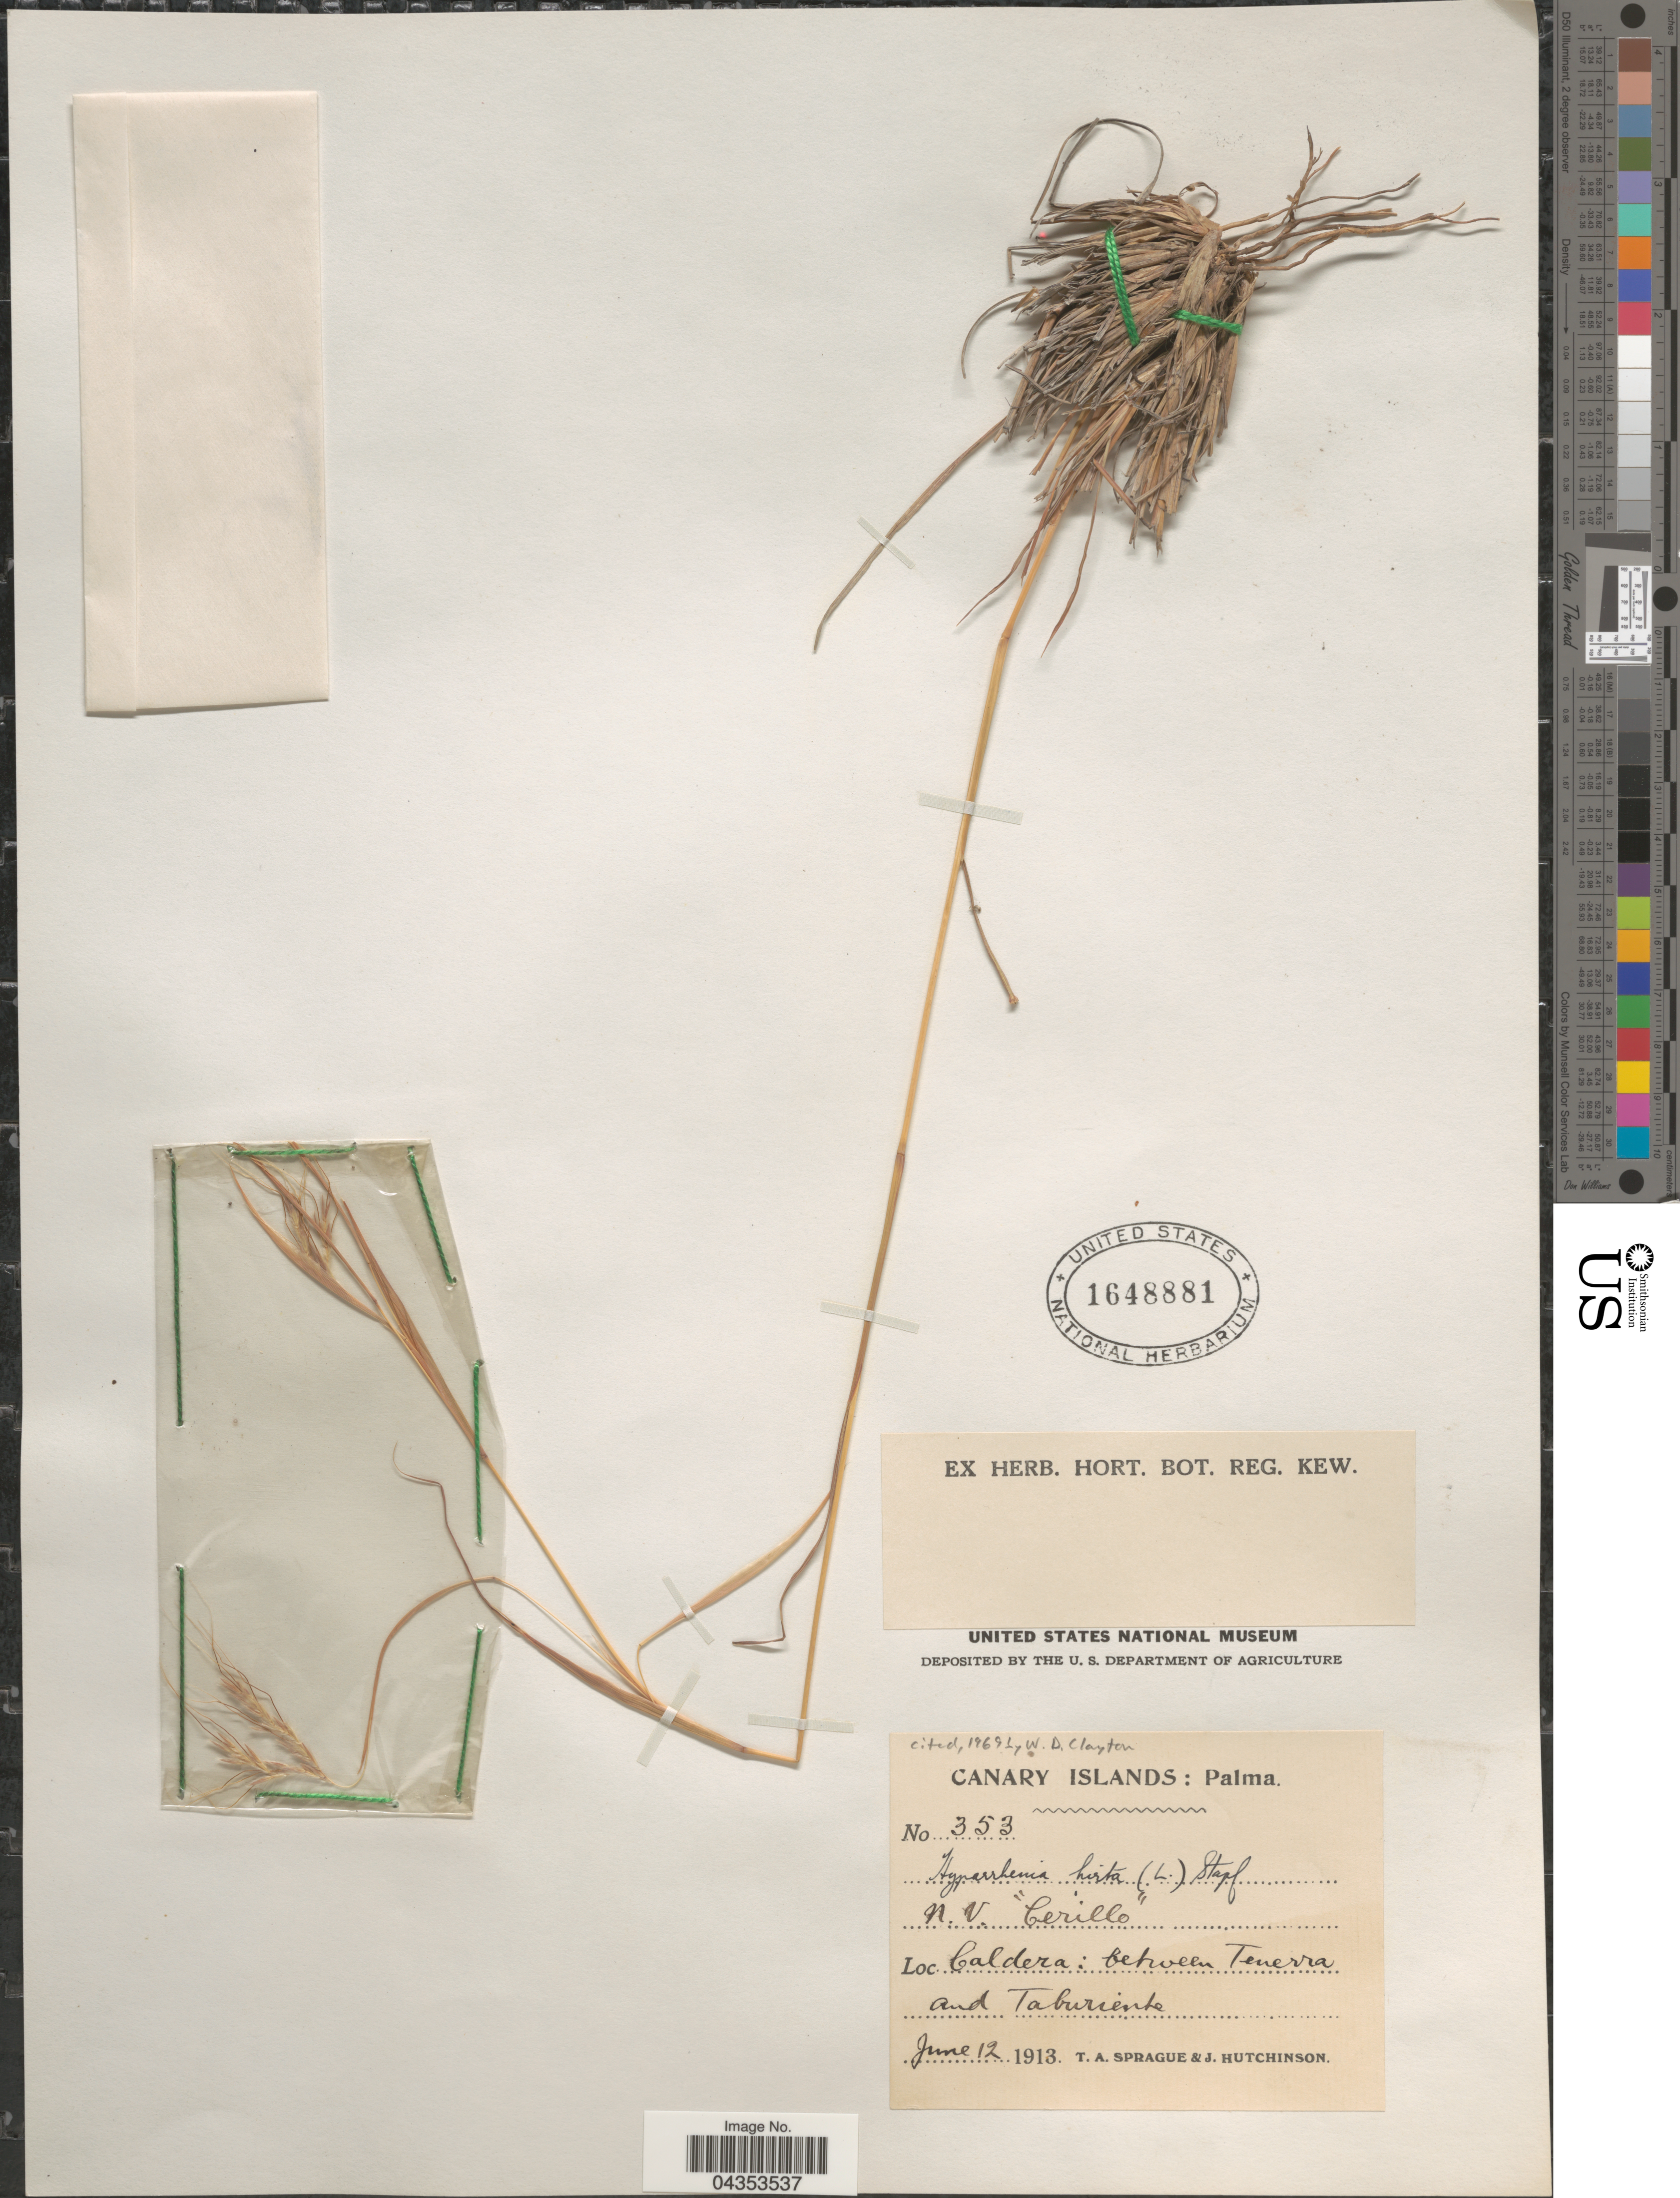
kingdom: Plantae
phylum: Tracheophyta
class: Liliopsida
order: Poales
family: Poaceae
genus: Hyparrhenia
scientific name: Hyparrhenia hirta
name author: (L.) Stapf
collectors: T. A. Sprague & J. Hutchinson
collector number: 353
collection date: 1913-06-12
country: Spain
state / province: Canarias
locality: Canary Islands: Palma. Caldera: between Tenerra and Taburiente.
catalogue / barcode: US 1648881